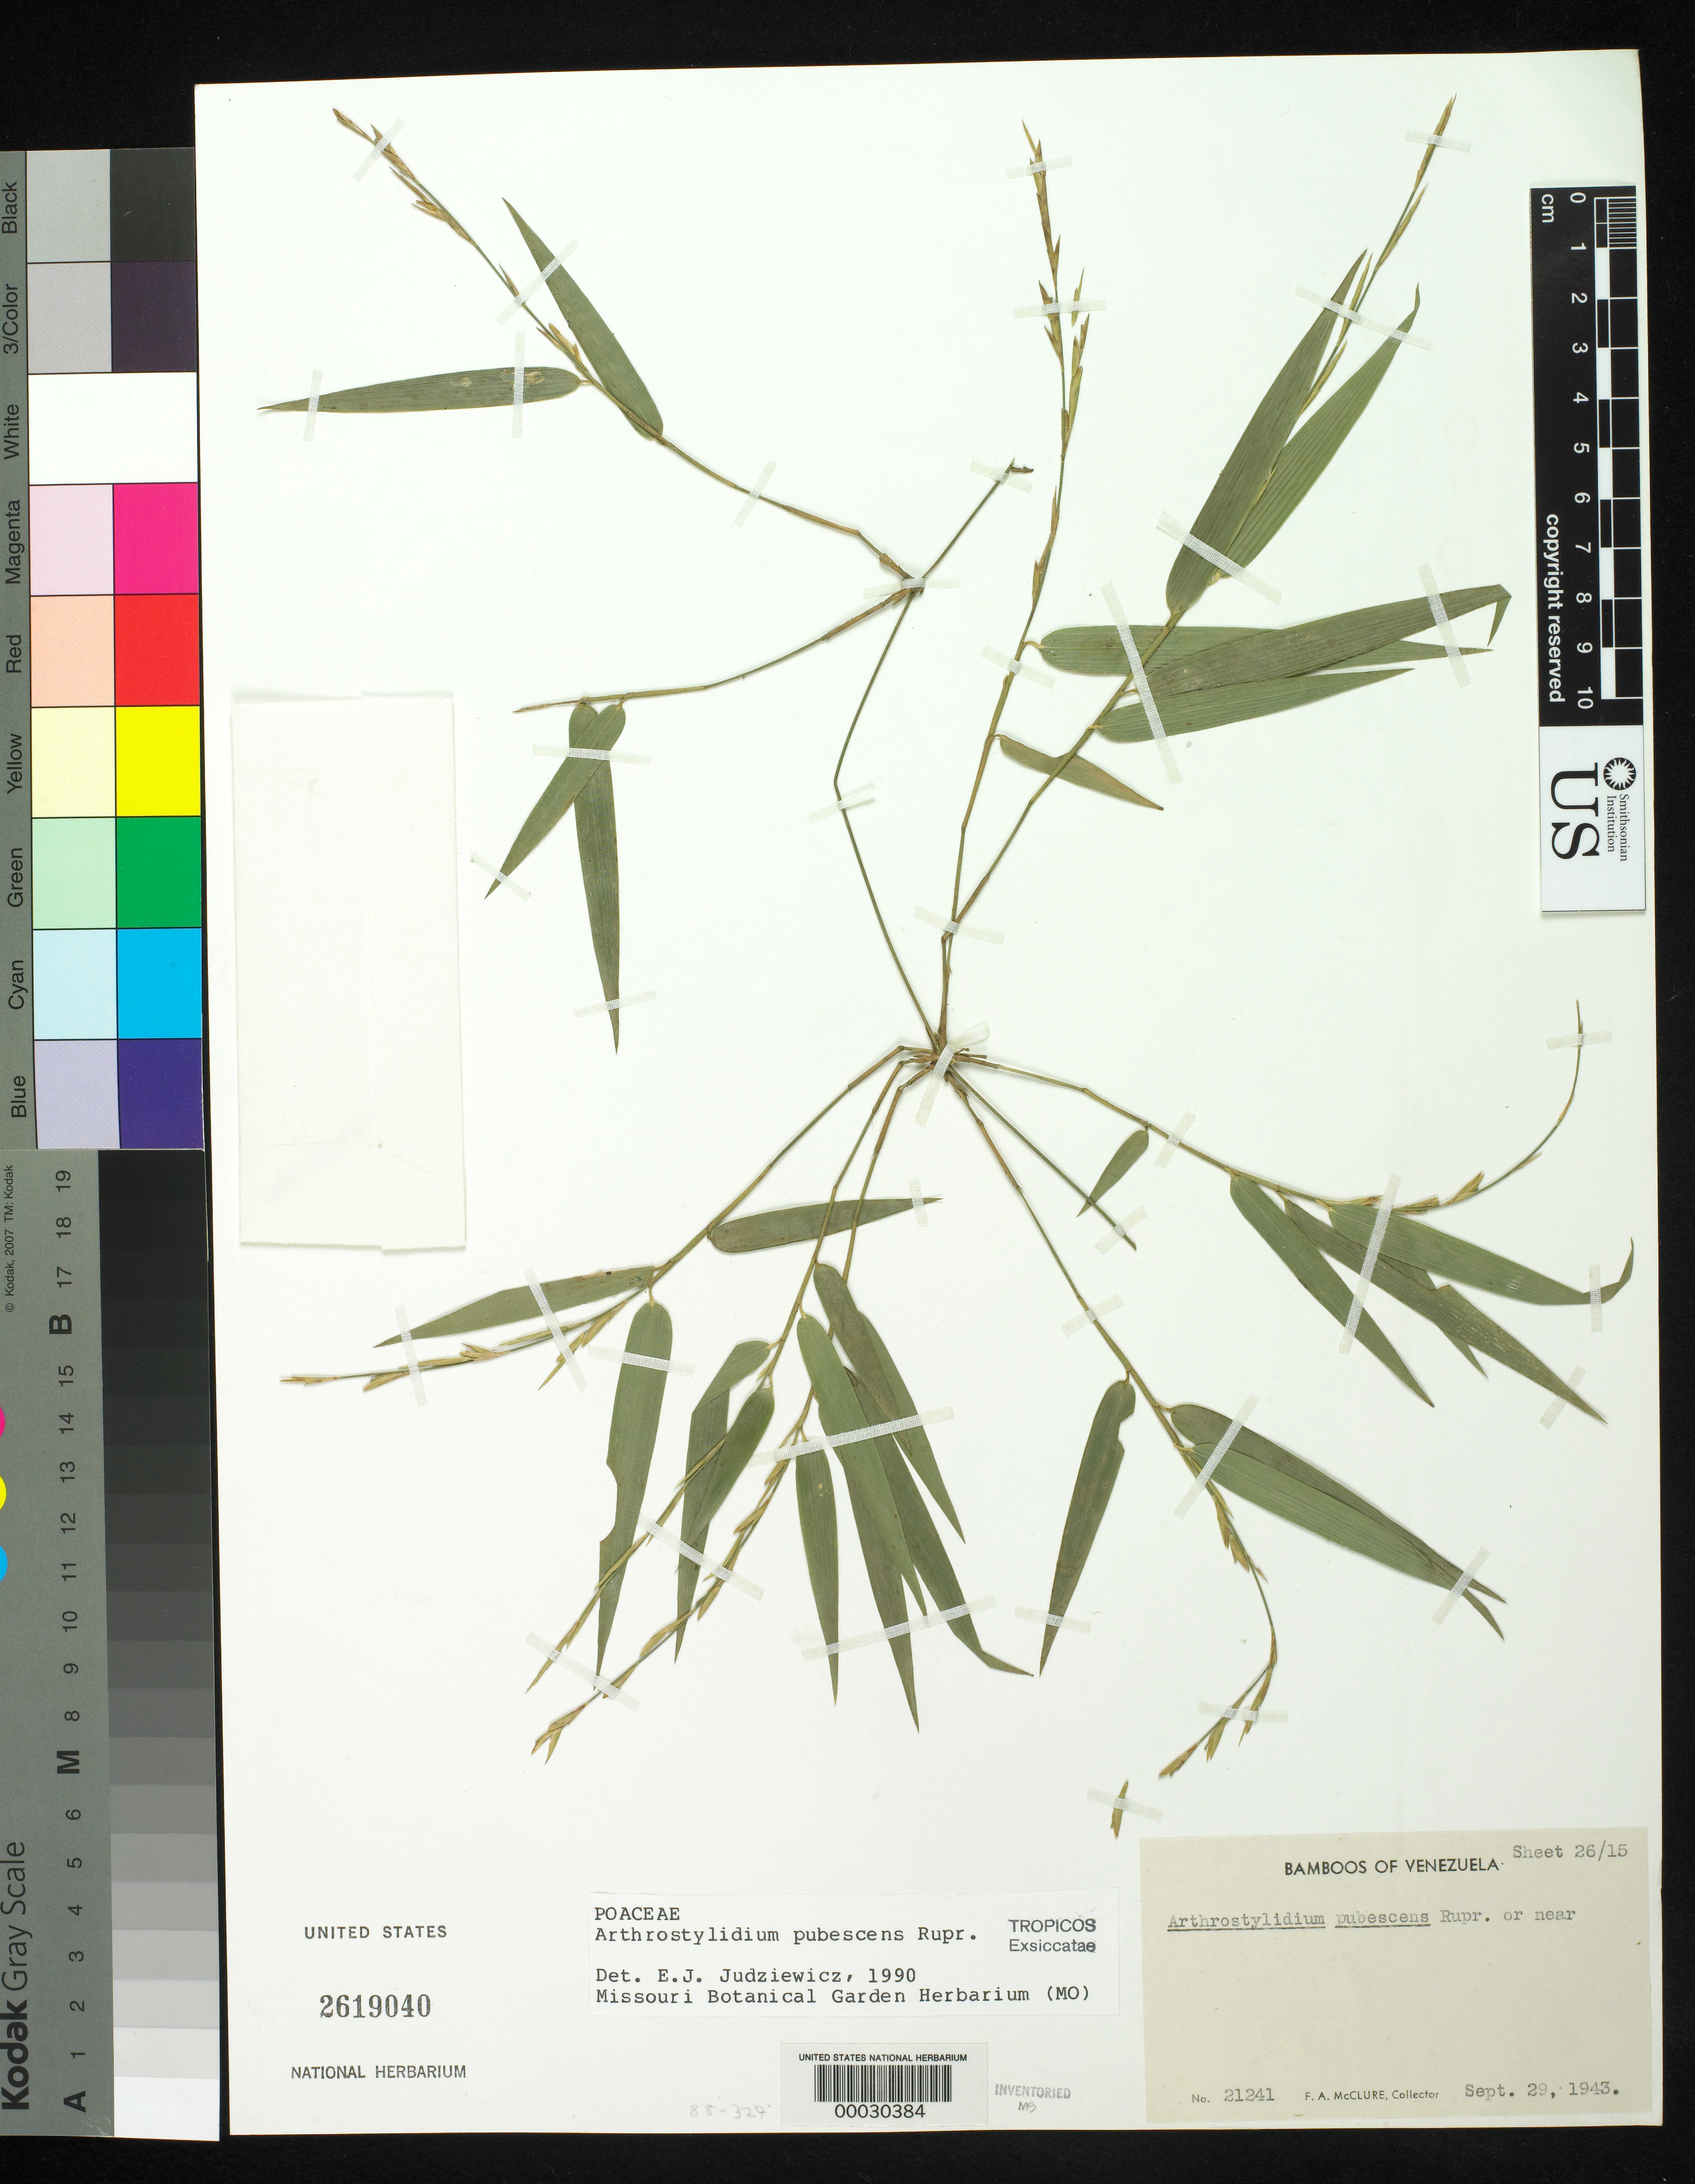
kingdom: Plantae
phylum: Tracheophyta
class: Liliopsida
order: Poales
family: Poaceae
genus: Arthrostylidium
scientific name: Arthrostylidium pubescens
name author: Rupr.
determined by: Judziewicz, E. J.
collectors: F. A. McClure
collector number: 21241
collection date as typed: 29 Sep 1943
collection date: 1943-09-29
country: Venezuela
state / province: Distrito Federal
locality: El junquito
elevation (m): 1200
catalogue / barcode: US 2619040